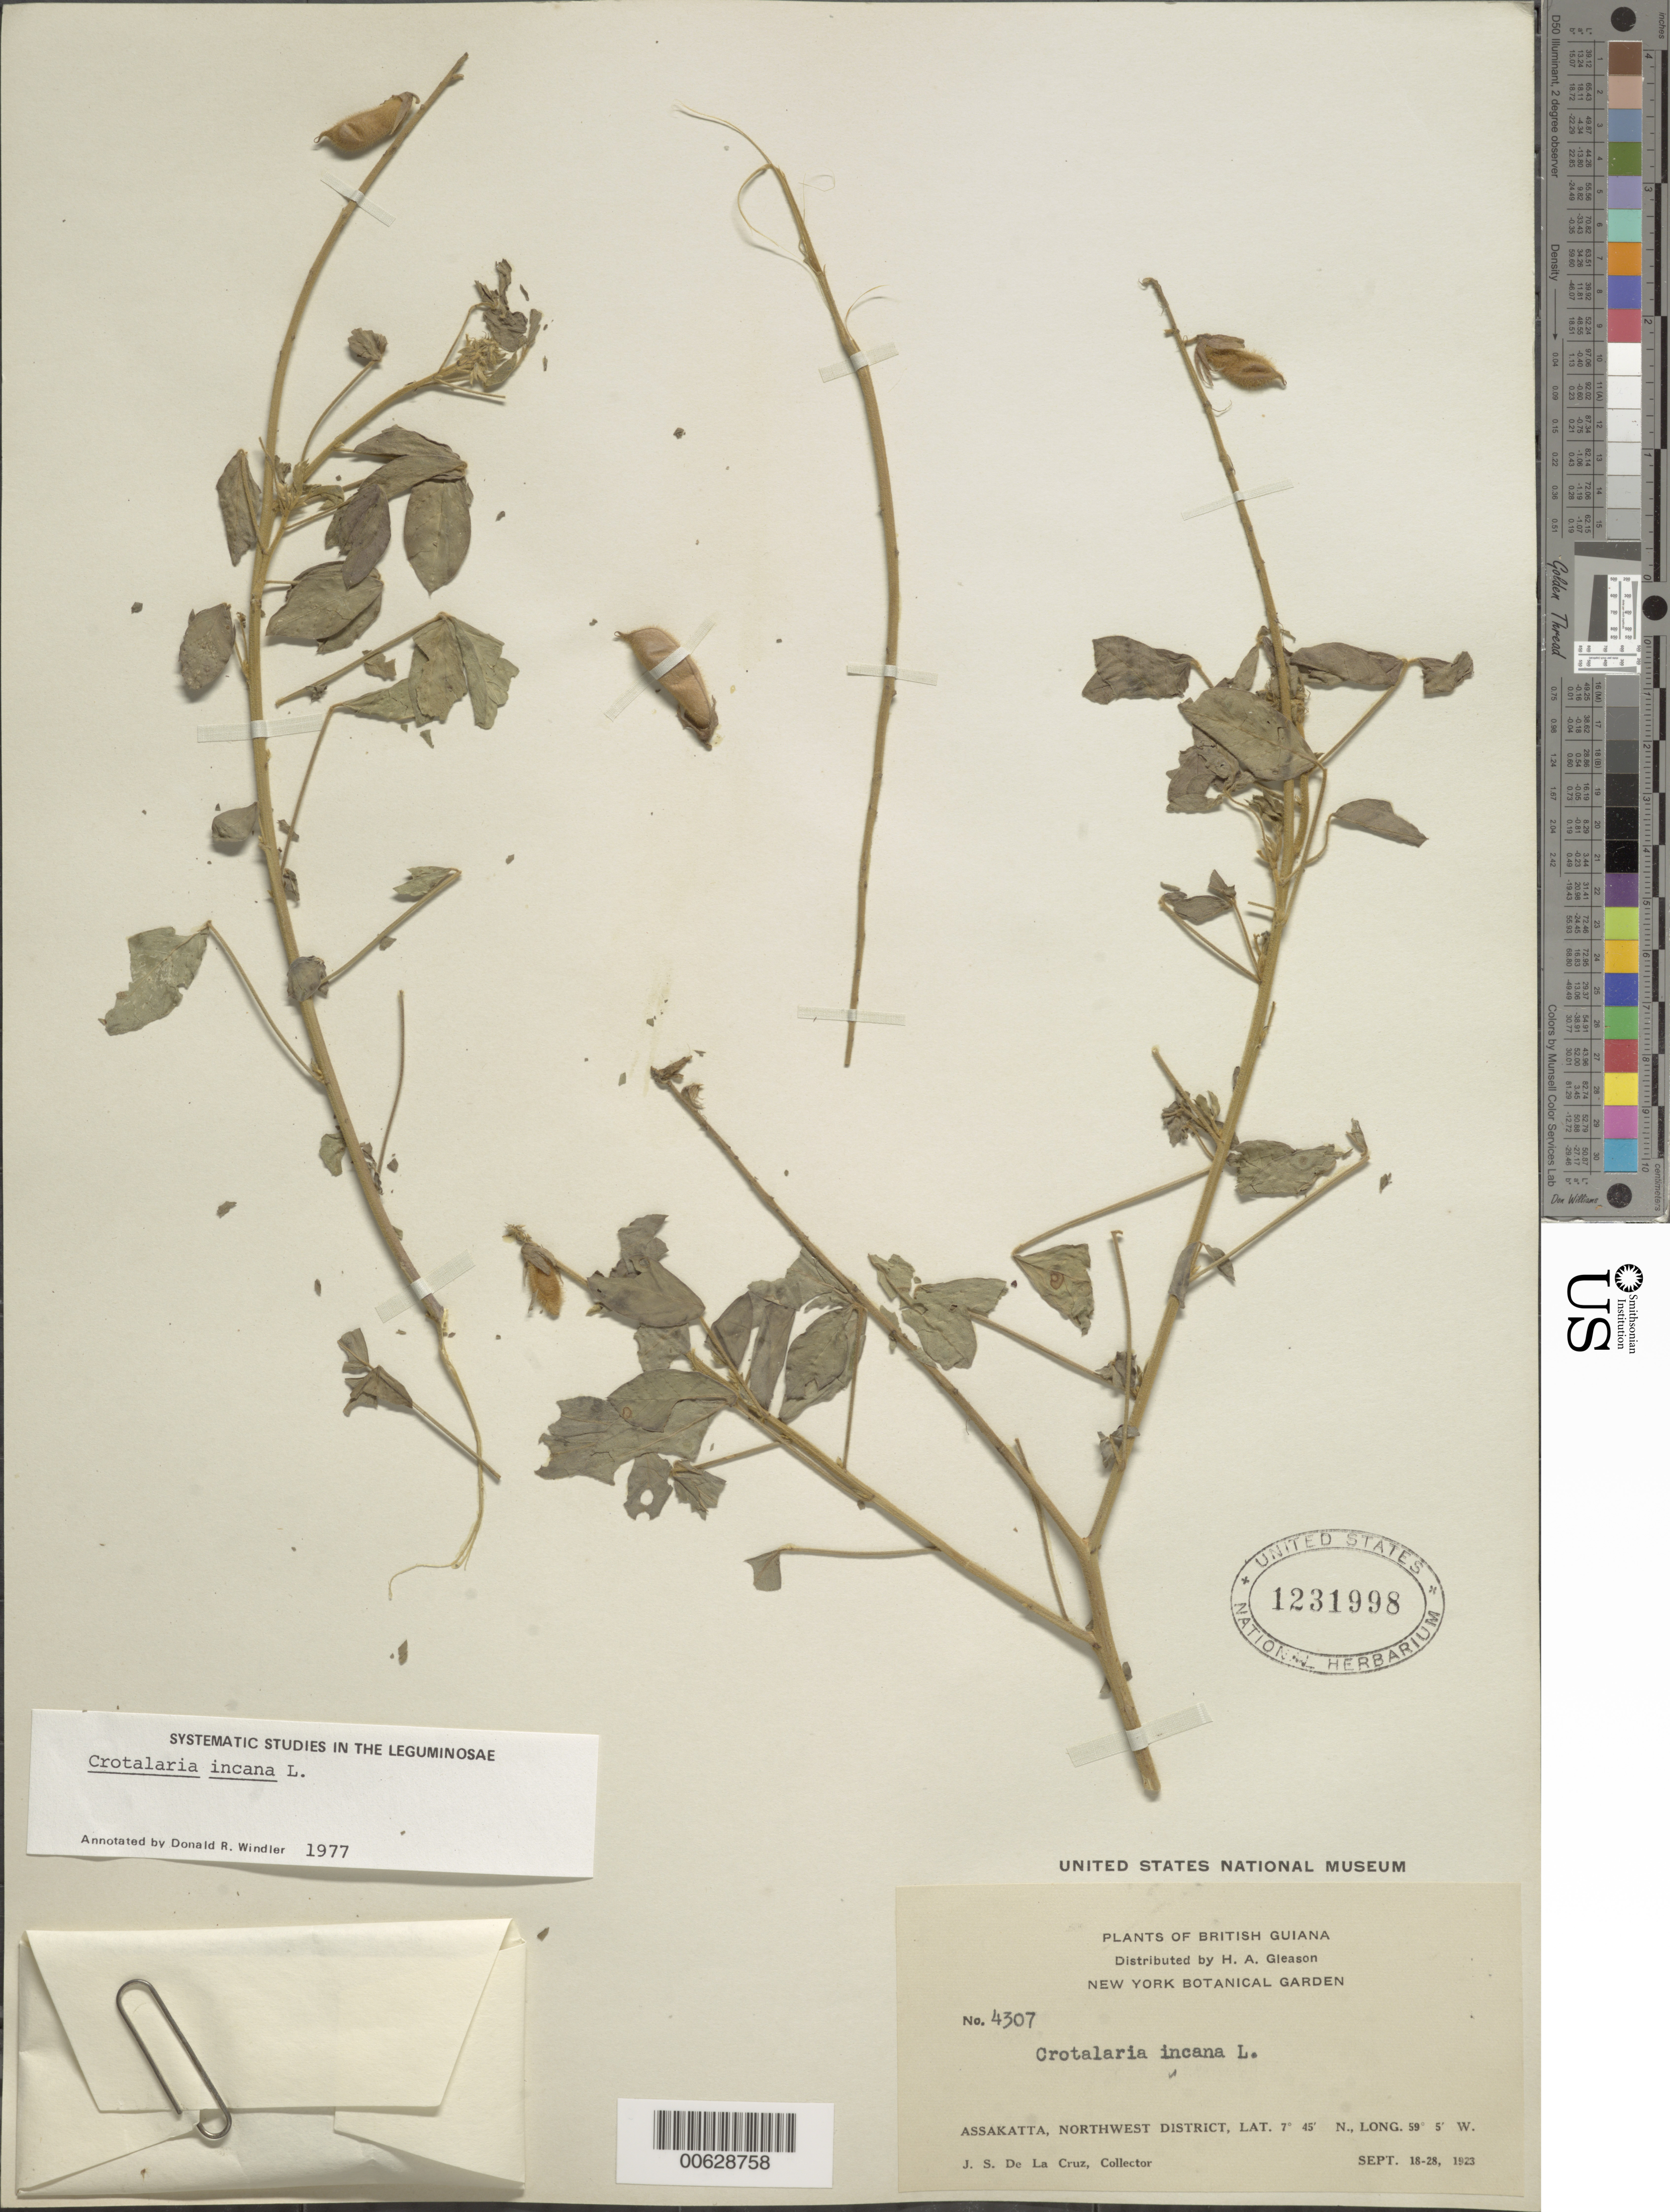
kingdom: Plantae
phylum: Tracheophyta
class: Magnoliopsida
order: Fabales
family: Fabaceae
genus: Crotalaria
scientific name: Crotalaria incana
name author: L.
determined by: Windler, D. R.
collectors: J. S. de la Cruz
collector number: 4307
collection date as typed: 18-Sep-23 to 28-Sep-23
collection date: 1923-09-18/1923-09-28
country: Guyana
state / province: Barima-Waini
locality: Assakatta, NW District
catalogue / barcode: US 1231998